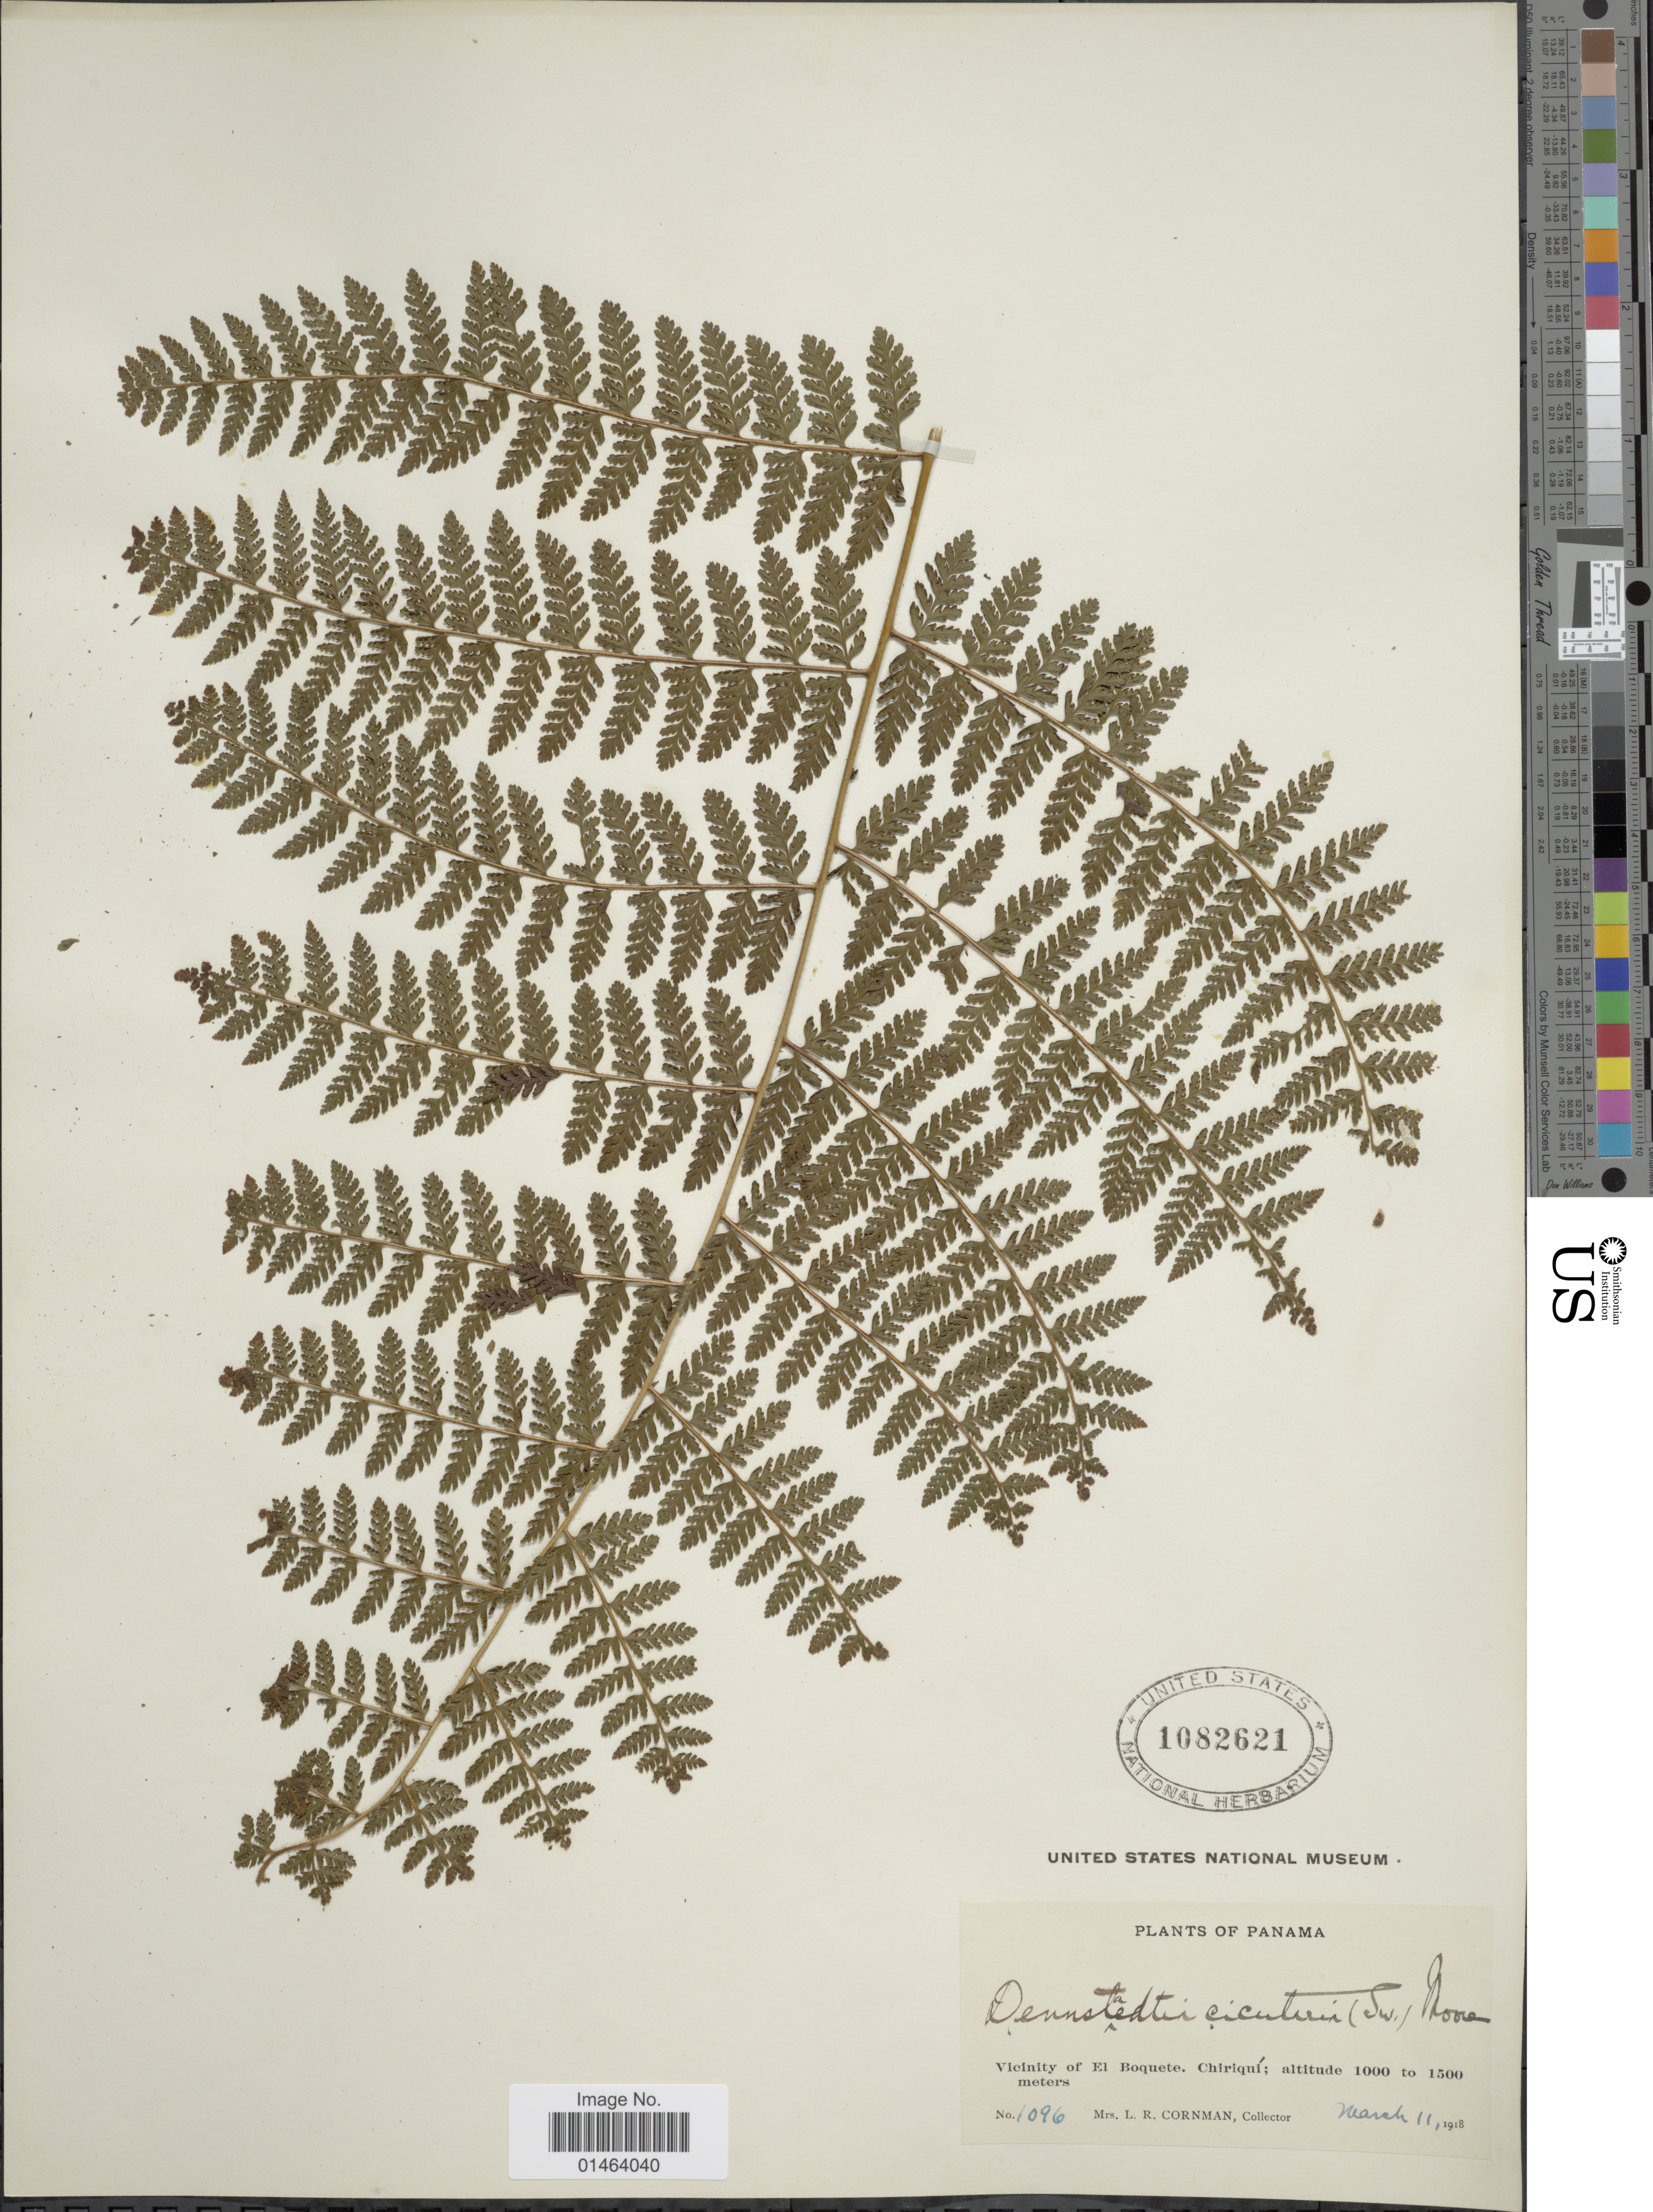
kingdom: Plantae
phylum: Tracheophyta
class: Polypodiopsida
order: Polypodiales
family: Dennstaedtiaceae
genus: Dennstaedtia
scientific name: Dennstaedtia cicutaria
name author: (Sw.) T. Moore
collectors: L. Cornman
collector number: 1096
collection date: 1918-03-11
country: Panama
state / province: Chiriqui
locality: Panama, Vicinity of El Boquete.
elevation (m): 1000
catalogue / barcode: US 1082621